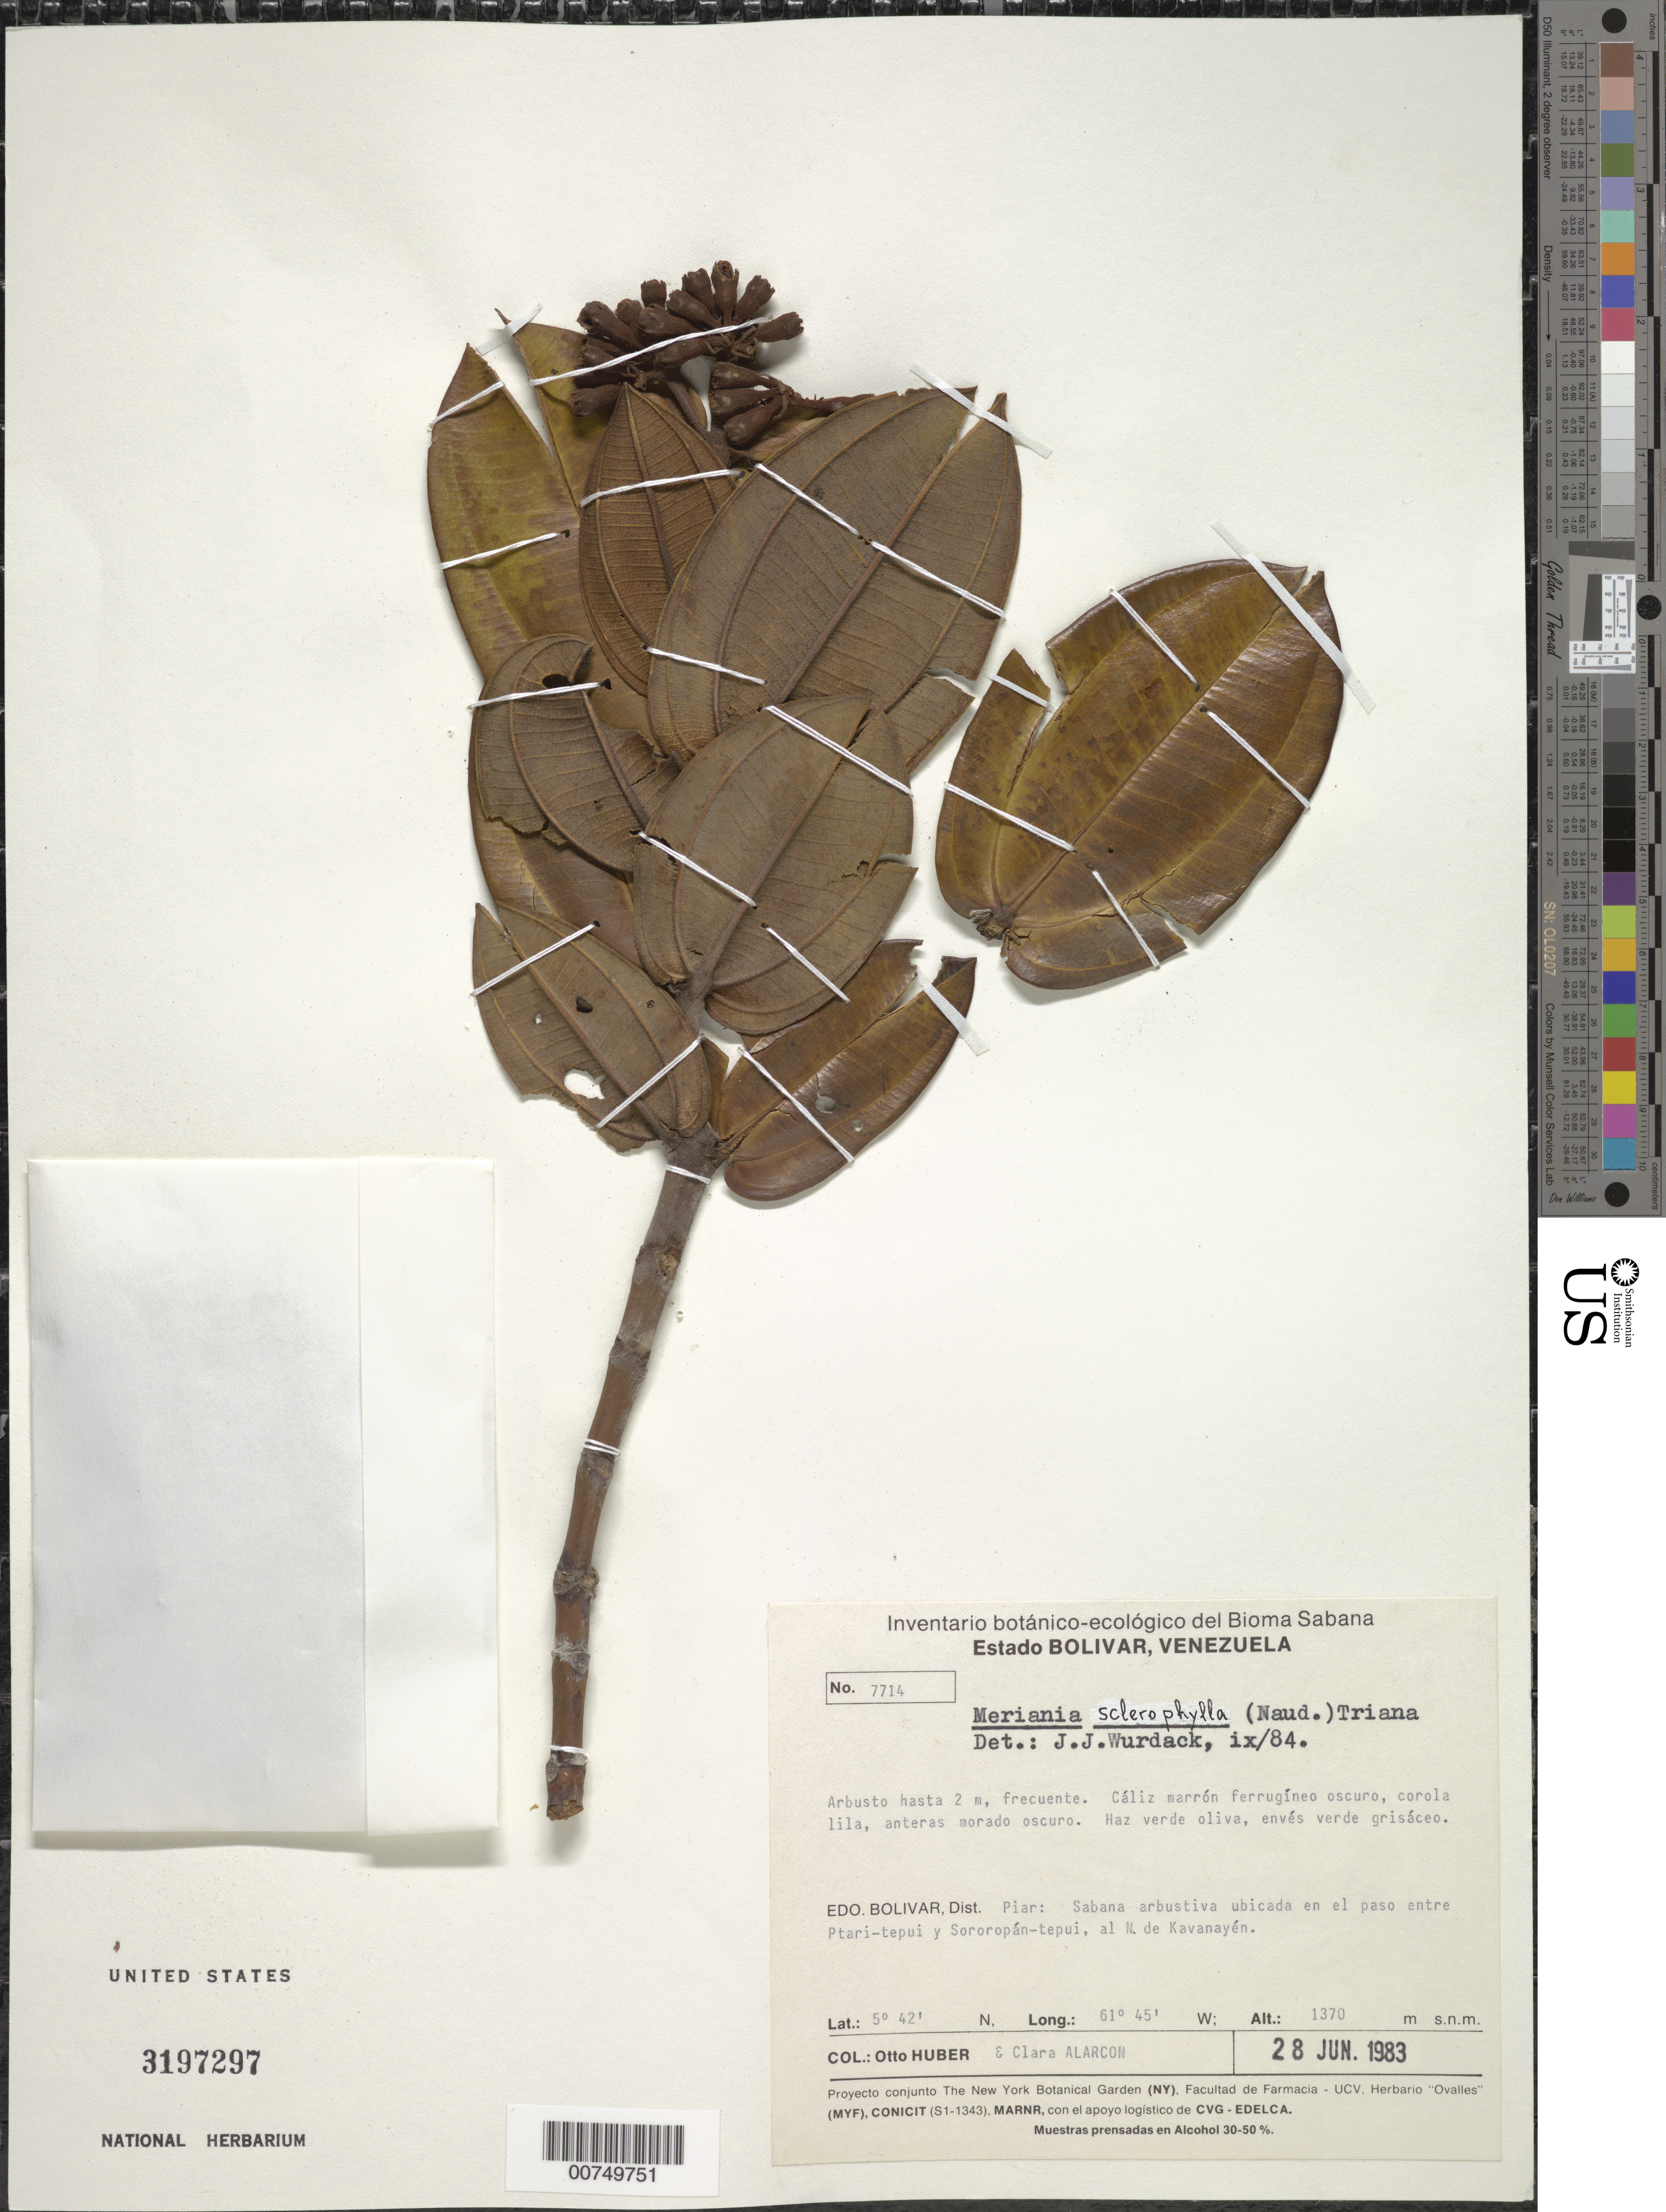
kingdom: Plantae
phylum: Tracheophyta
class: Magnoliopsida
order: Myrtales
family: Melastomataceae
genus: Meriania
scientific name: Meriania sclerophylla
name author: Triana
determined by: Wurdack, John J., (US), US (UNITED STATES)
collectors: O. Huber & C. Alarcon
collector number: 7714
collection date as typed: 28-Jun-83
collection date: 1983-06-28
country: Venezuela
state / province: Bolívar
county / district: Piar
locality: Ptari-tepuí to Sororopán-tepuí, N de Kavanayén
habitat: Sabana arbustiva ubicada en el paso entre tepui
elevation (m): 1370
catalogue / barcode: US 3197297